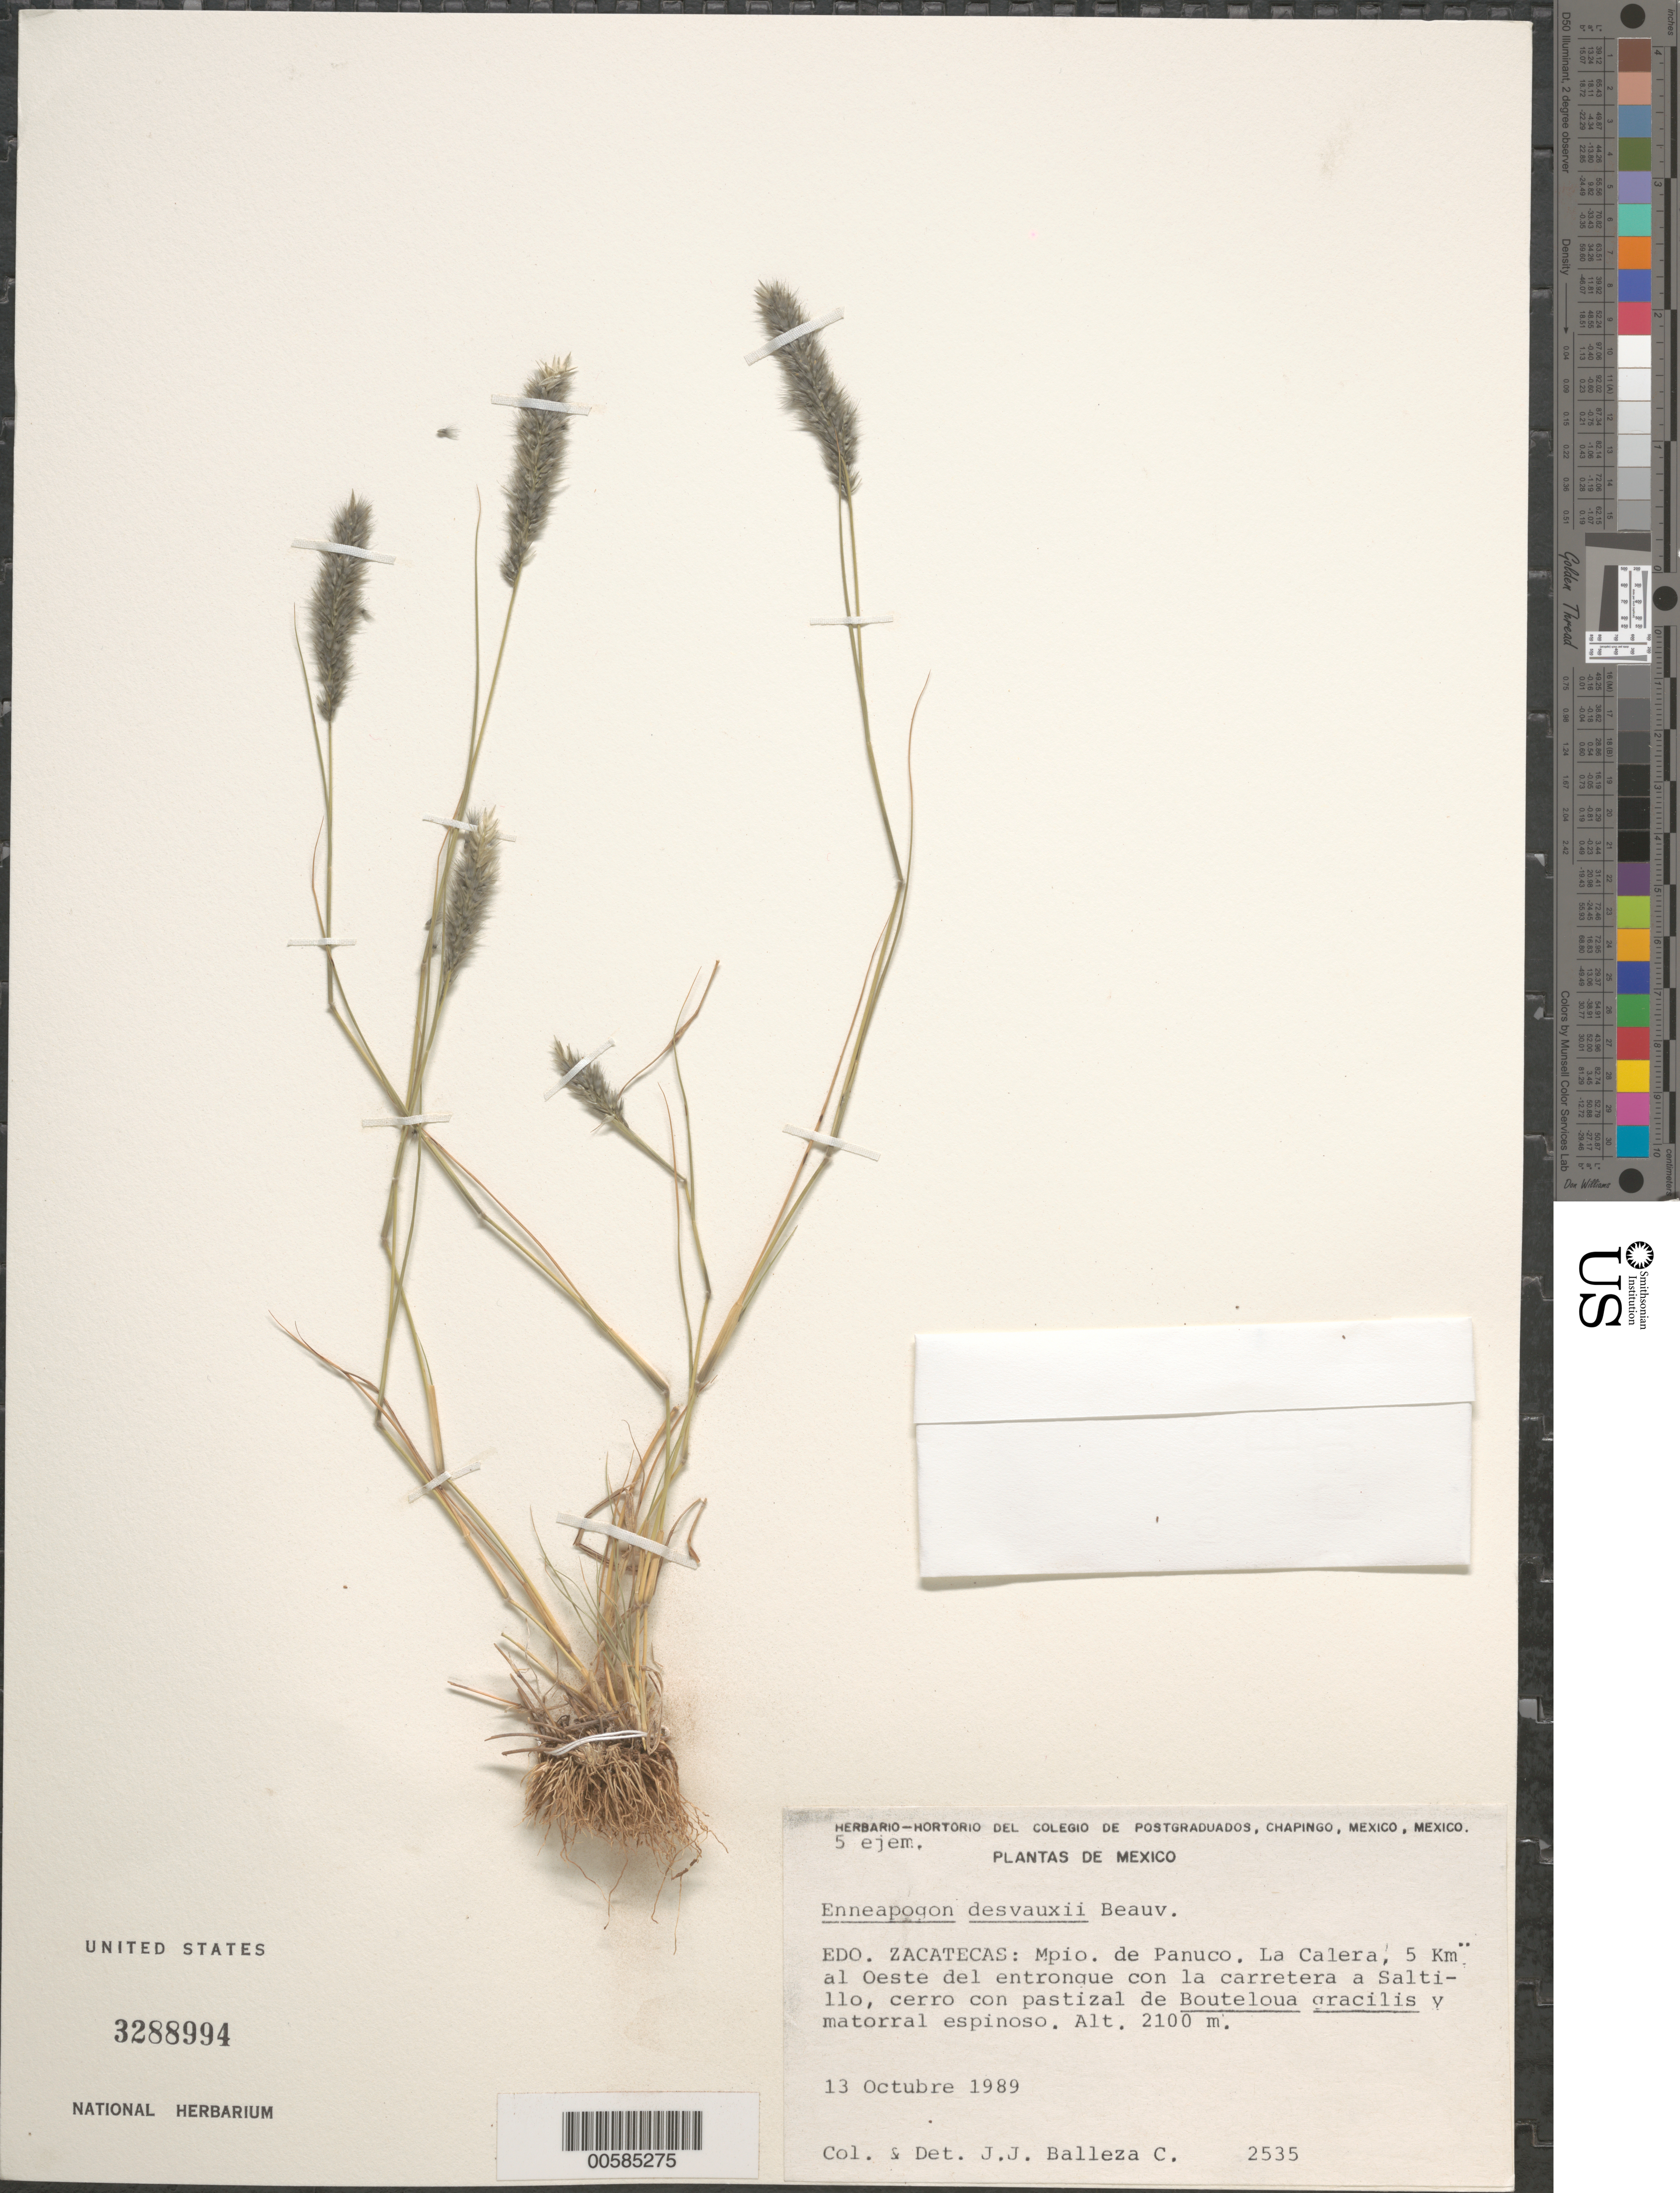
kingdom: Plantae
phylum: Tracheophyta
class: Liliopsida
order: Poales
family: Poaceae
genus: Enneapogon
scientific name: Enneapogon desvauxii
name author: P. Beauv.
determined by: Balleza C., J. J.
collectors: J. J. Balleza C.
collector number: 2535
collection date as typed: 13 Oct 1989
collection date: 1989-10-13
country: Mexico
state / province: Zacatecas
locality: Mpio de Panuco. La Calera, 5 km al Oeste del entronque con la carretera a Saltillo.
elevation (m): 2100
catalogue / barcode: US 3288994